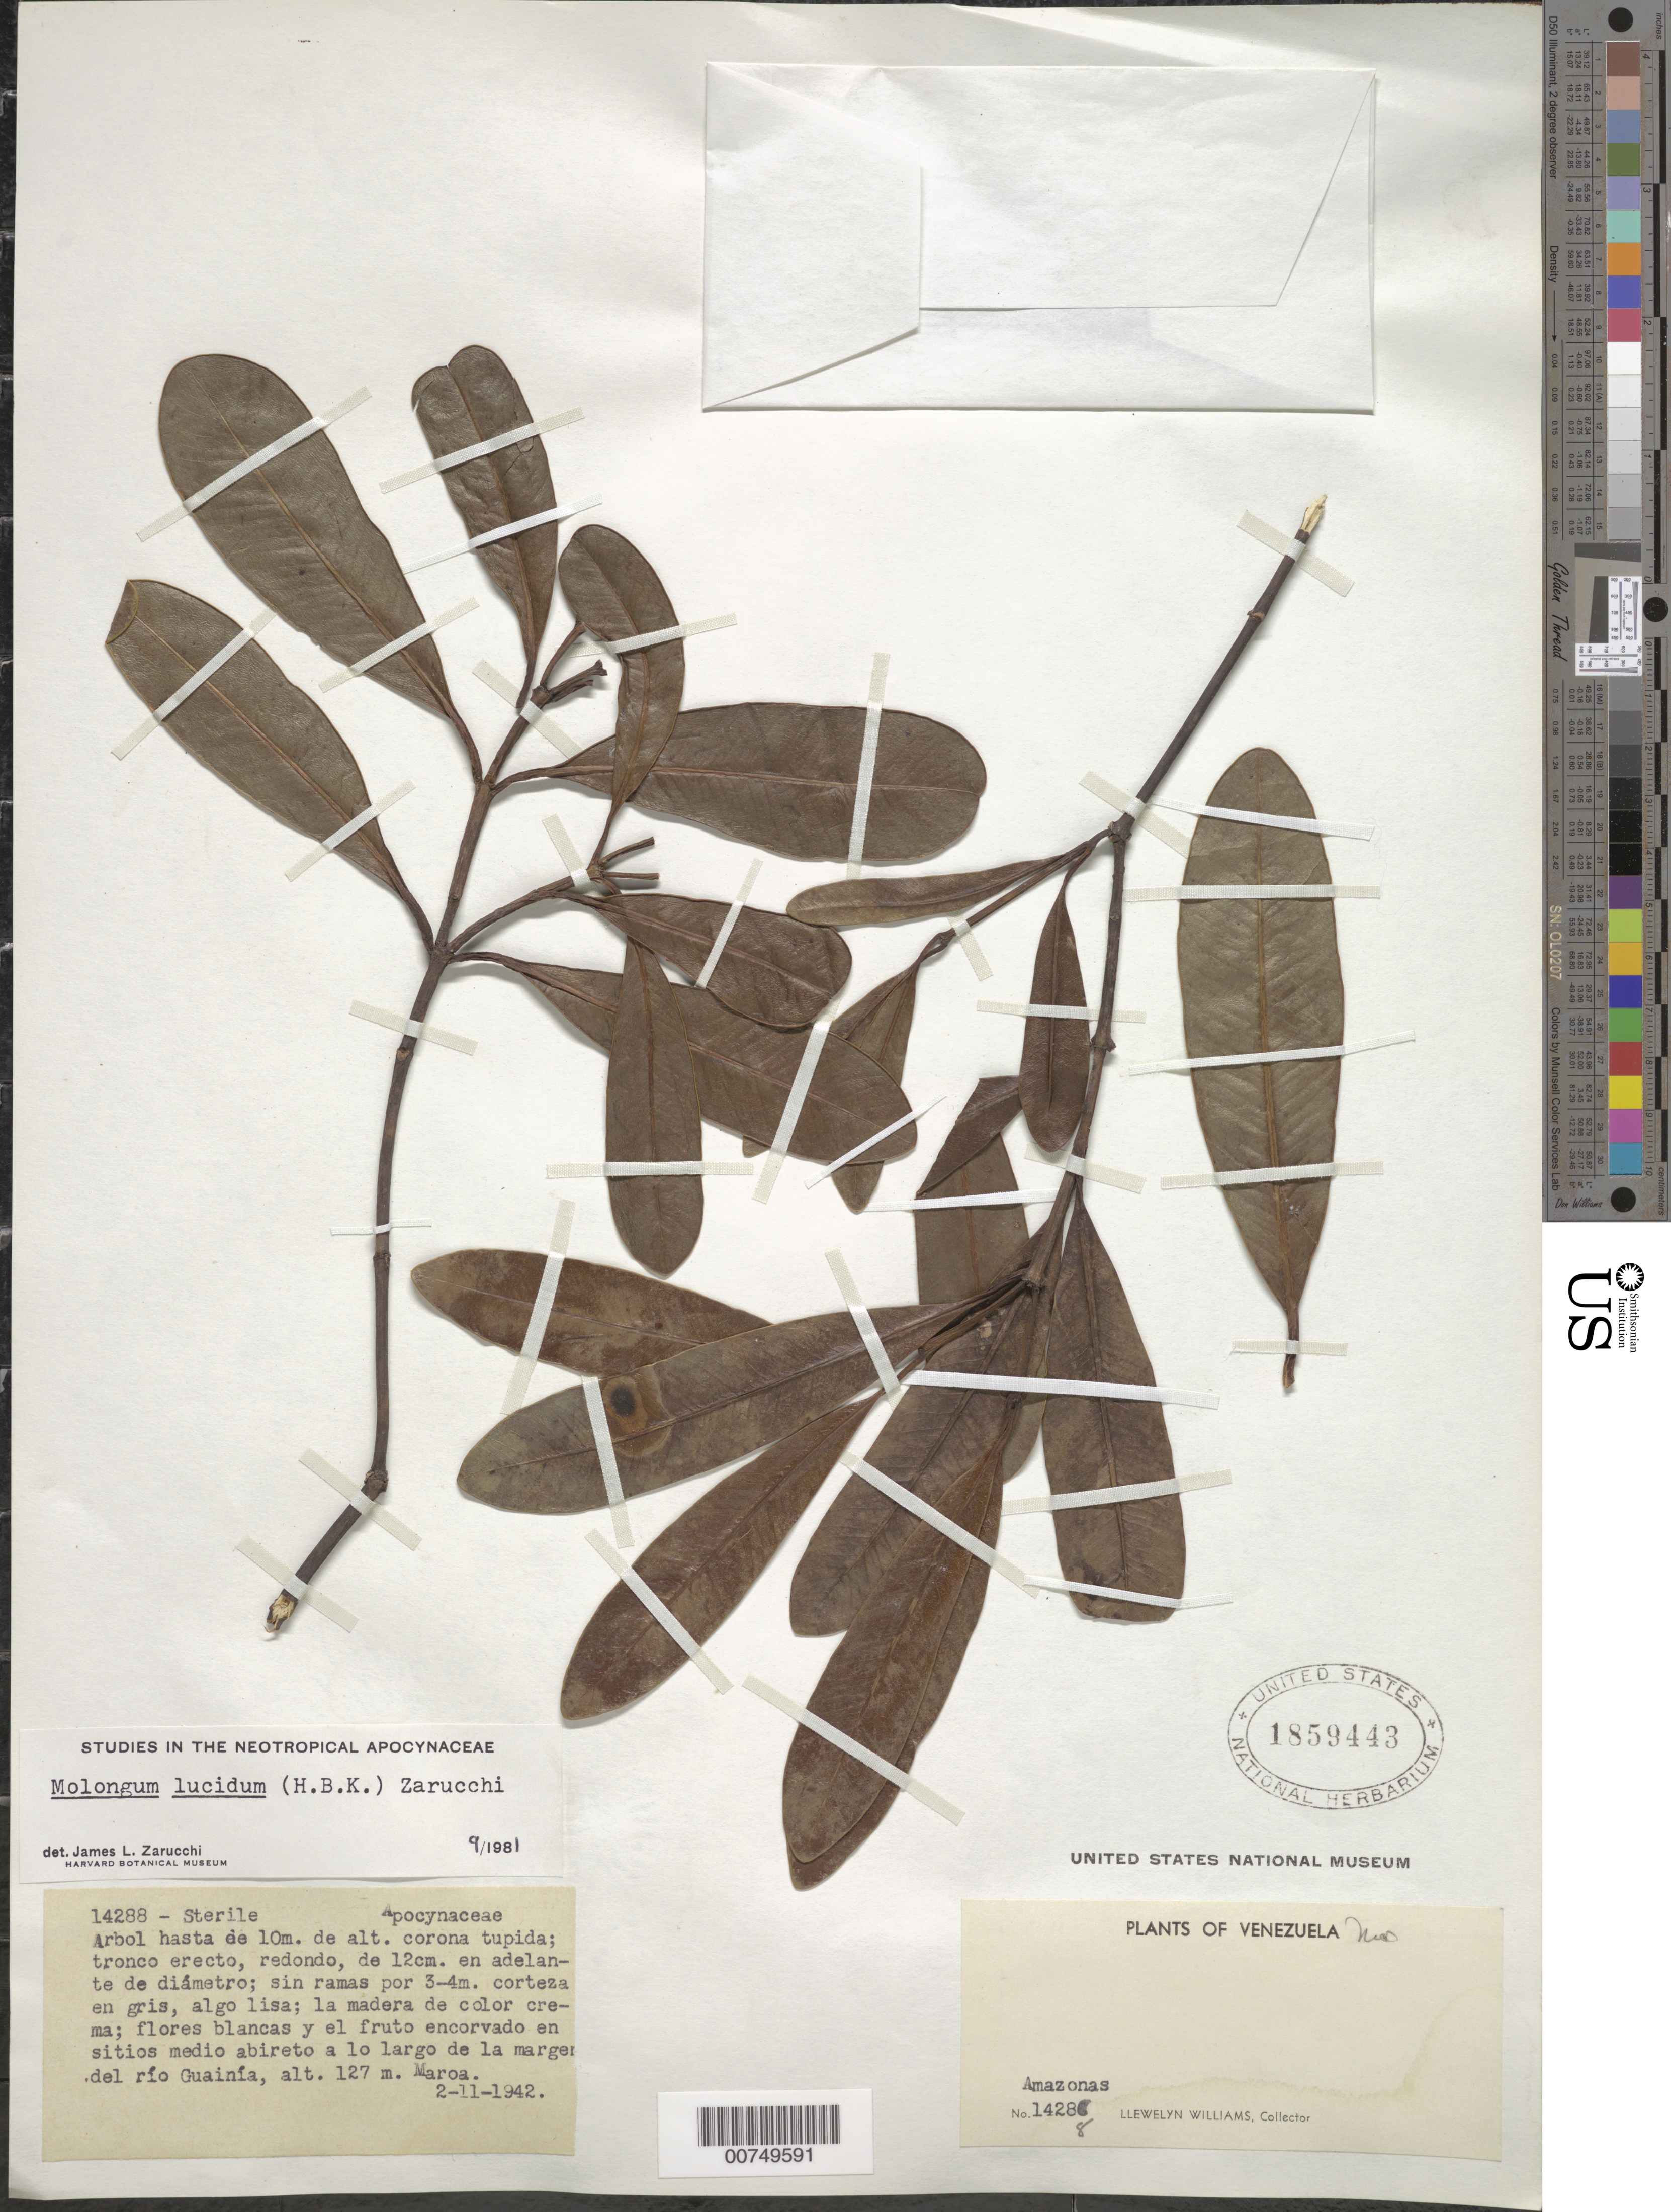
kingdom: Plantae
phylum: Tracheophyta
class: Magnoliopsida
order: Gentianales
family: Apocynaceae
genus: Molongum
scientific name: Molongum lucidum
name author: (Kunth) Zarucchi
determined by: Zarucchi, J. L.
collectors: Ll. Williams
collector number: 14288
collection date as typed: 11-Feb-42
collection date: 1942-02-11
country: Venezuela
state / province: Amazonas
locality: Maroa, Río Guainía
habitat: Sitios medio abireto a lo largo de la margen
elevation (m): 127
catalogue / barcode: US 1859443